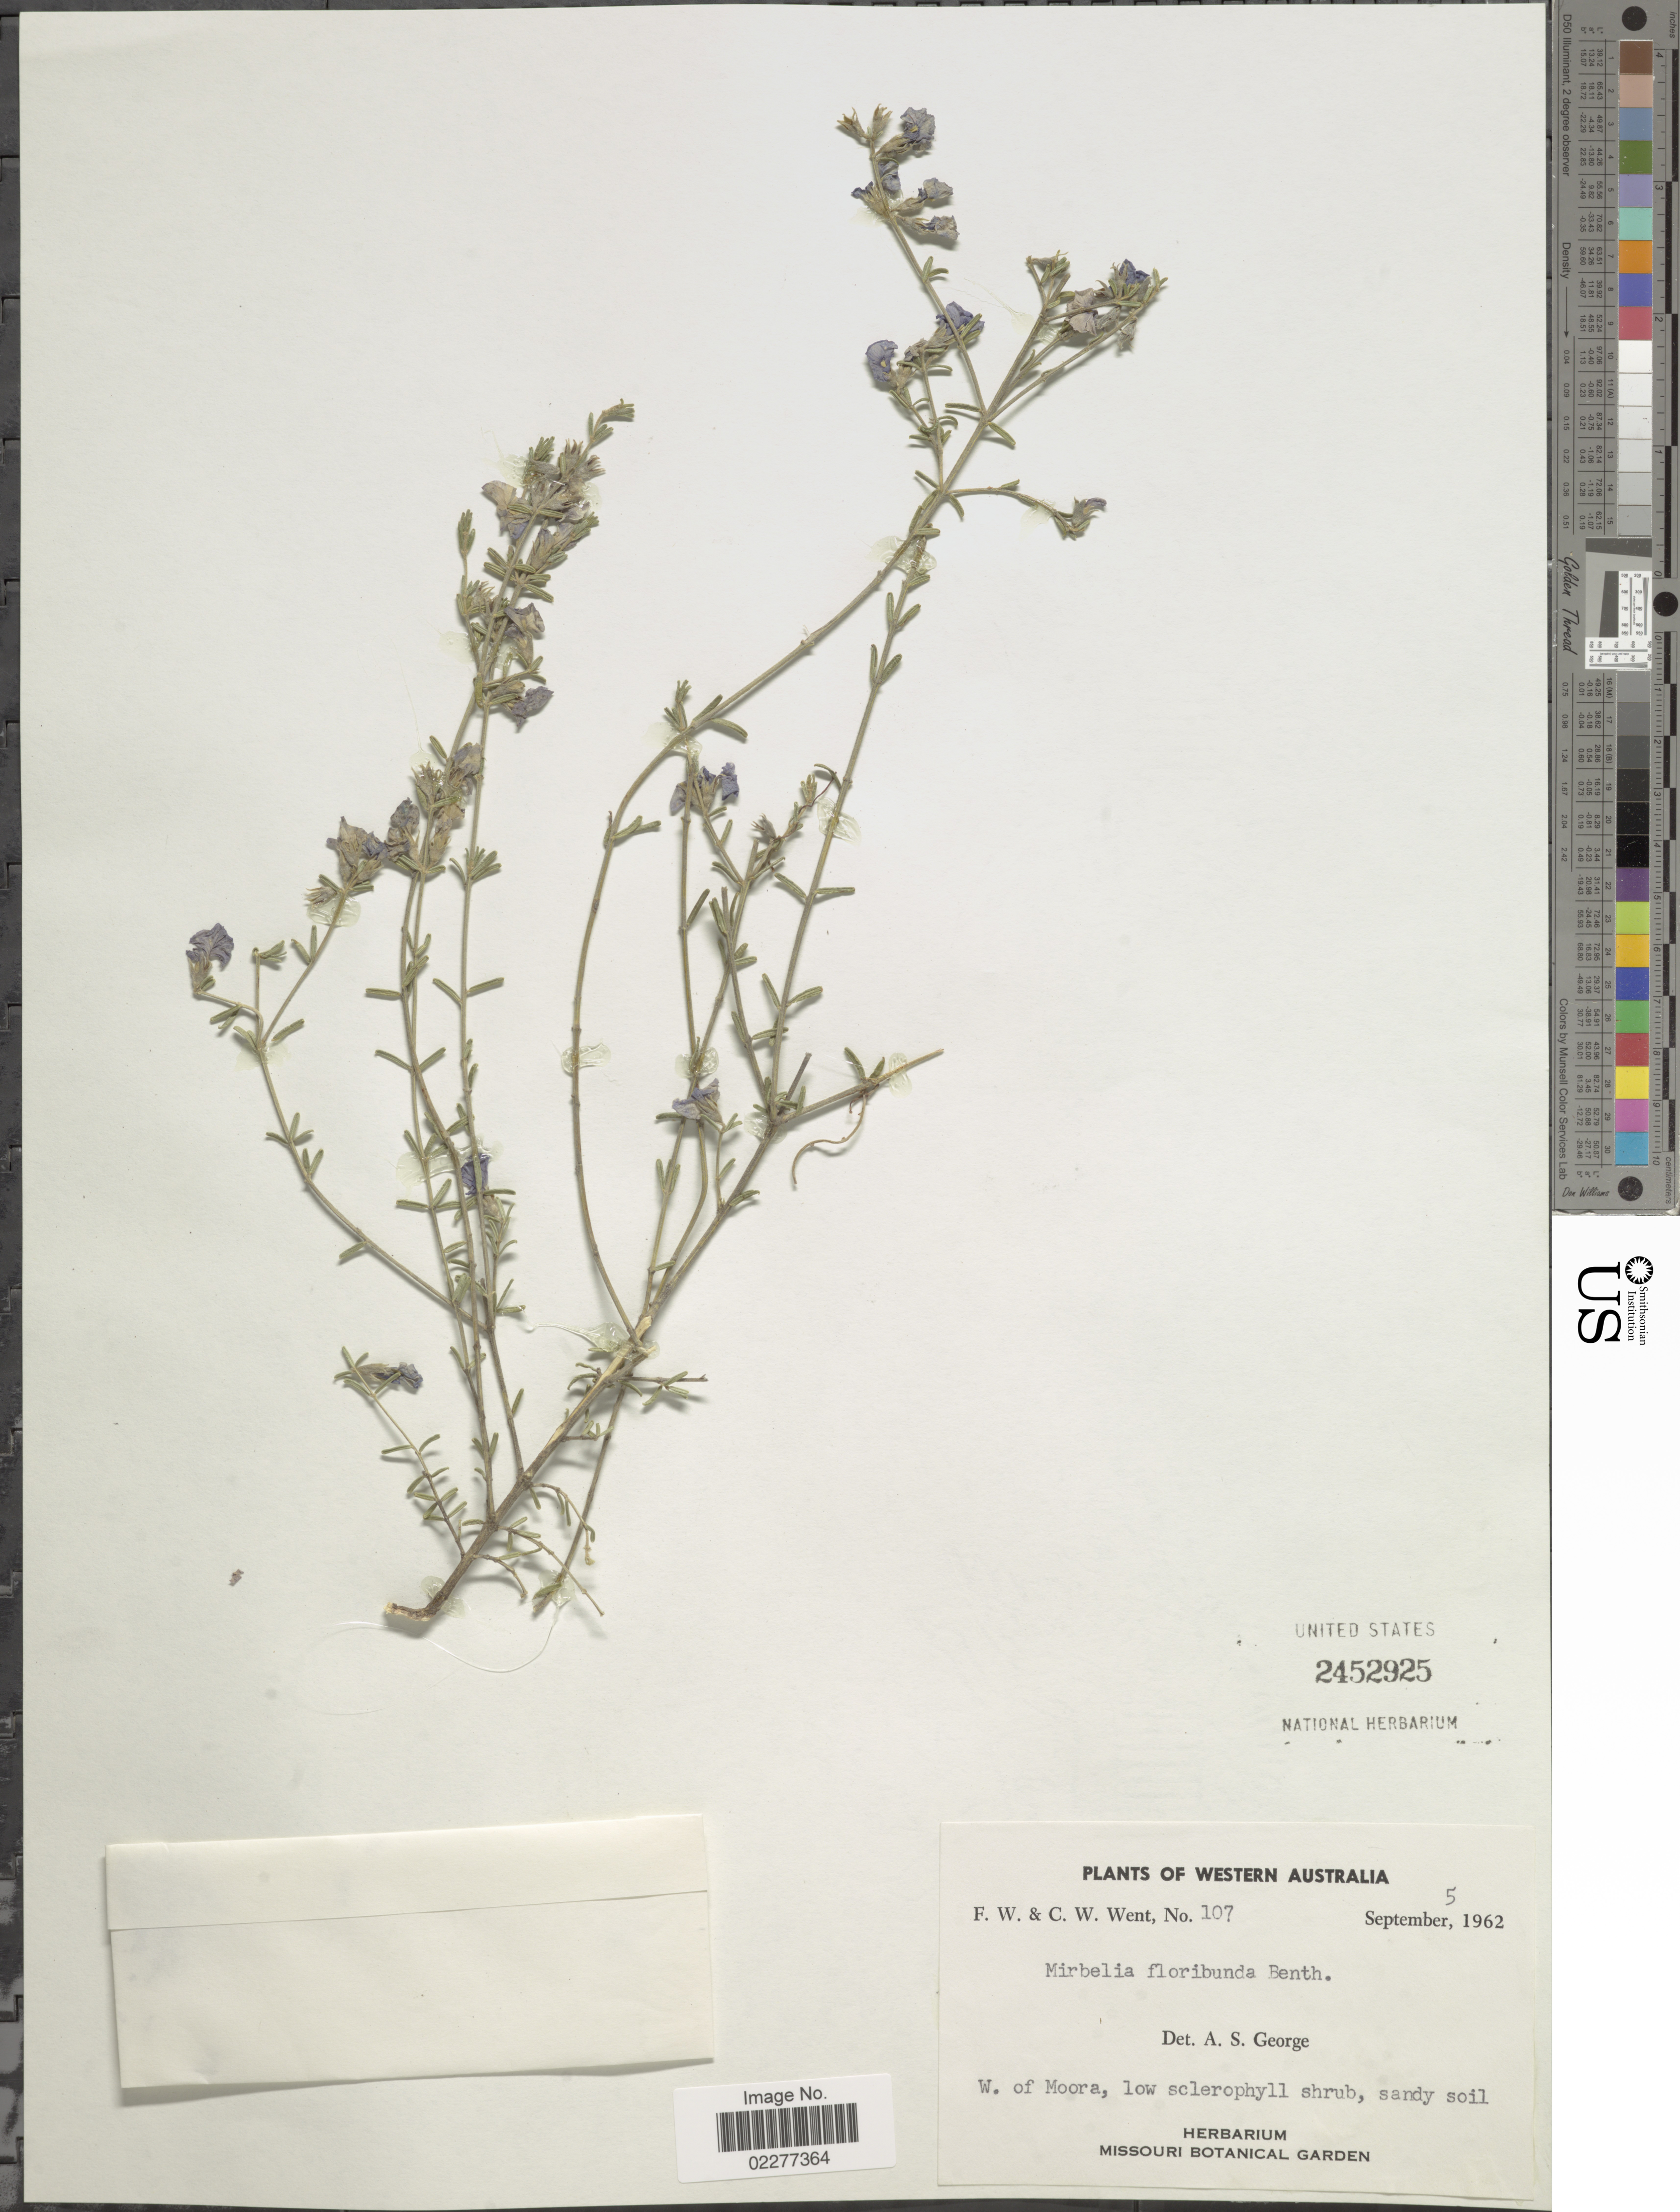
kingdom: Plantae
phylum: Tracheophyta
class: Magnoliopsida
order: Fabales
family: Fabaceae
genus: Mirbelia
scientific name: Mirbelia floribunda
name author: Benth.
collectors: F. W. Went & C. W. Went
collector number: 107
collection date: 1962-09-05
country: Australia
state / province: Western Australia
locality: W of Moora, low sclerophyll shrub, sandy soil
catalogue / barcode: US 2452925